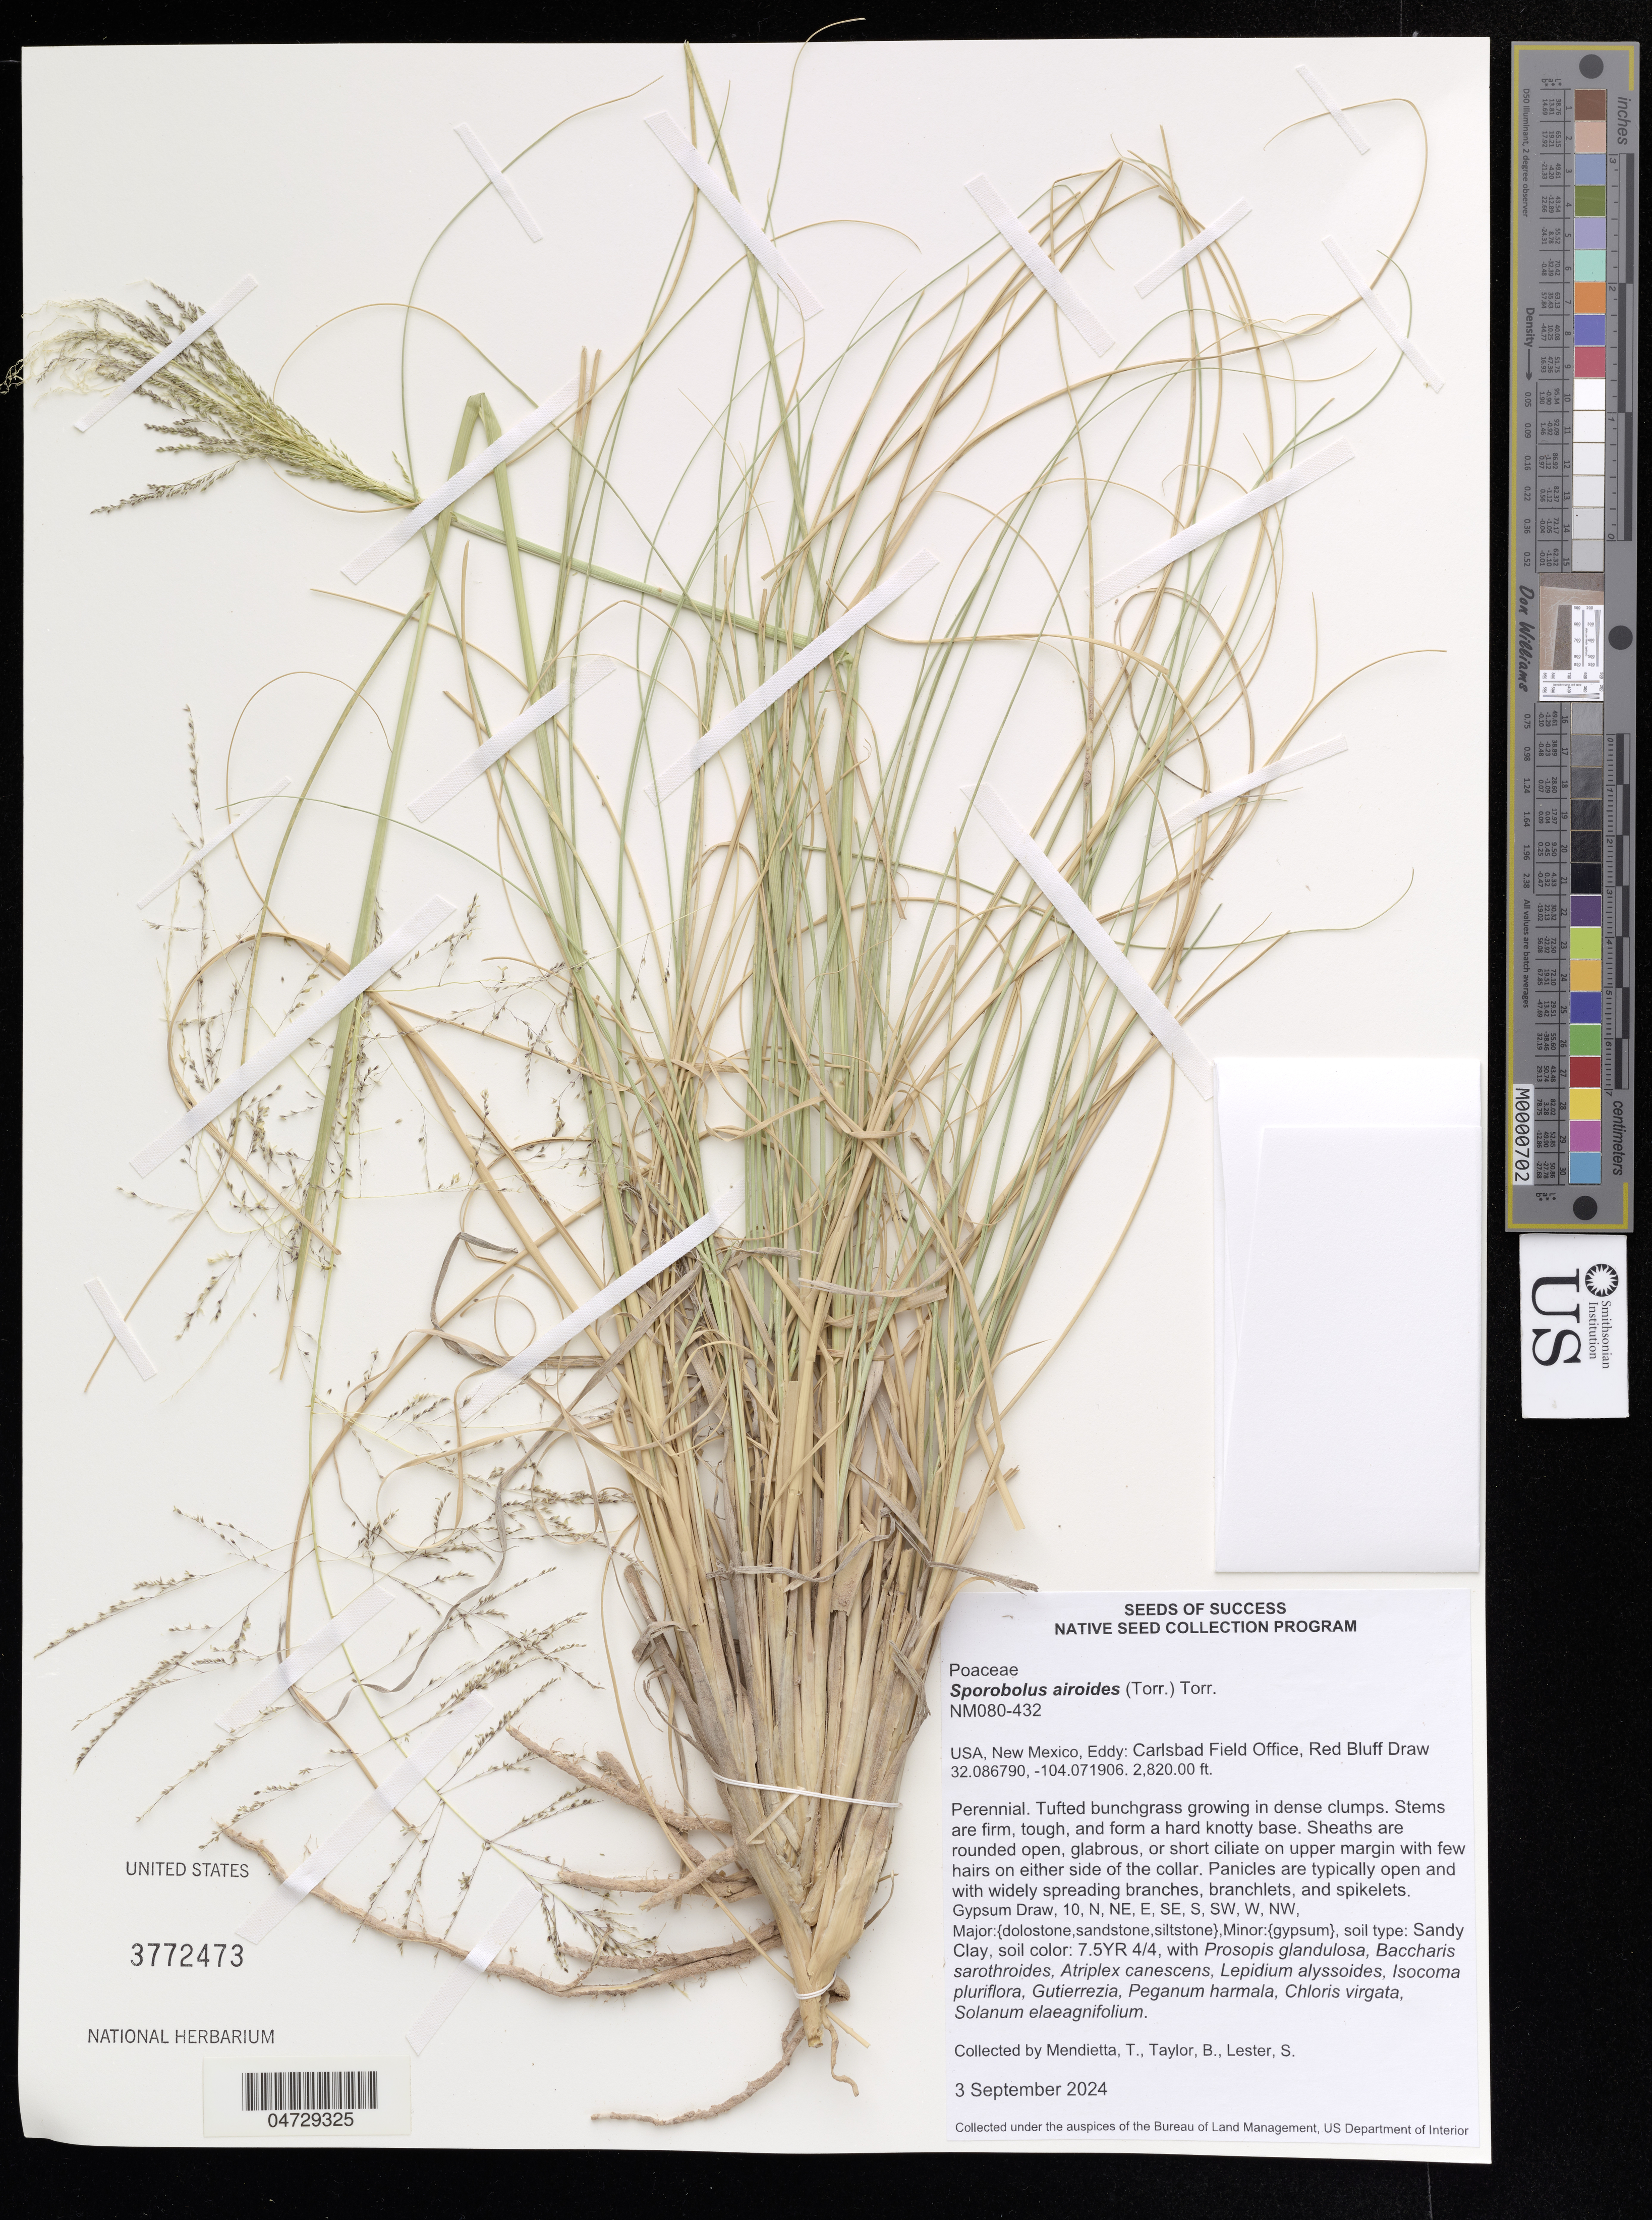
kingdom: Plantae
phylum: Tracheophyta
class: Liliopsida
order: Poales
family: Poaceae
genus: Sporobolus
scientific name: Sporobolus airoides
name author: (Torr.) Torr.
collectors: T. Mendietta, B. Taylor & S. Lester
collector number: NM080-432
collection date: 2024-09-30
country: United States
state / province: New Mexico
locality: USA, New Mexico, Eddy: Carlsbad Field Office, Red Bluff Draw/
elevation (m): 859.54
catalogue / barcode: US 3772473